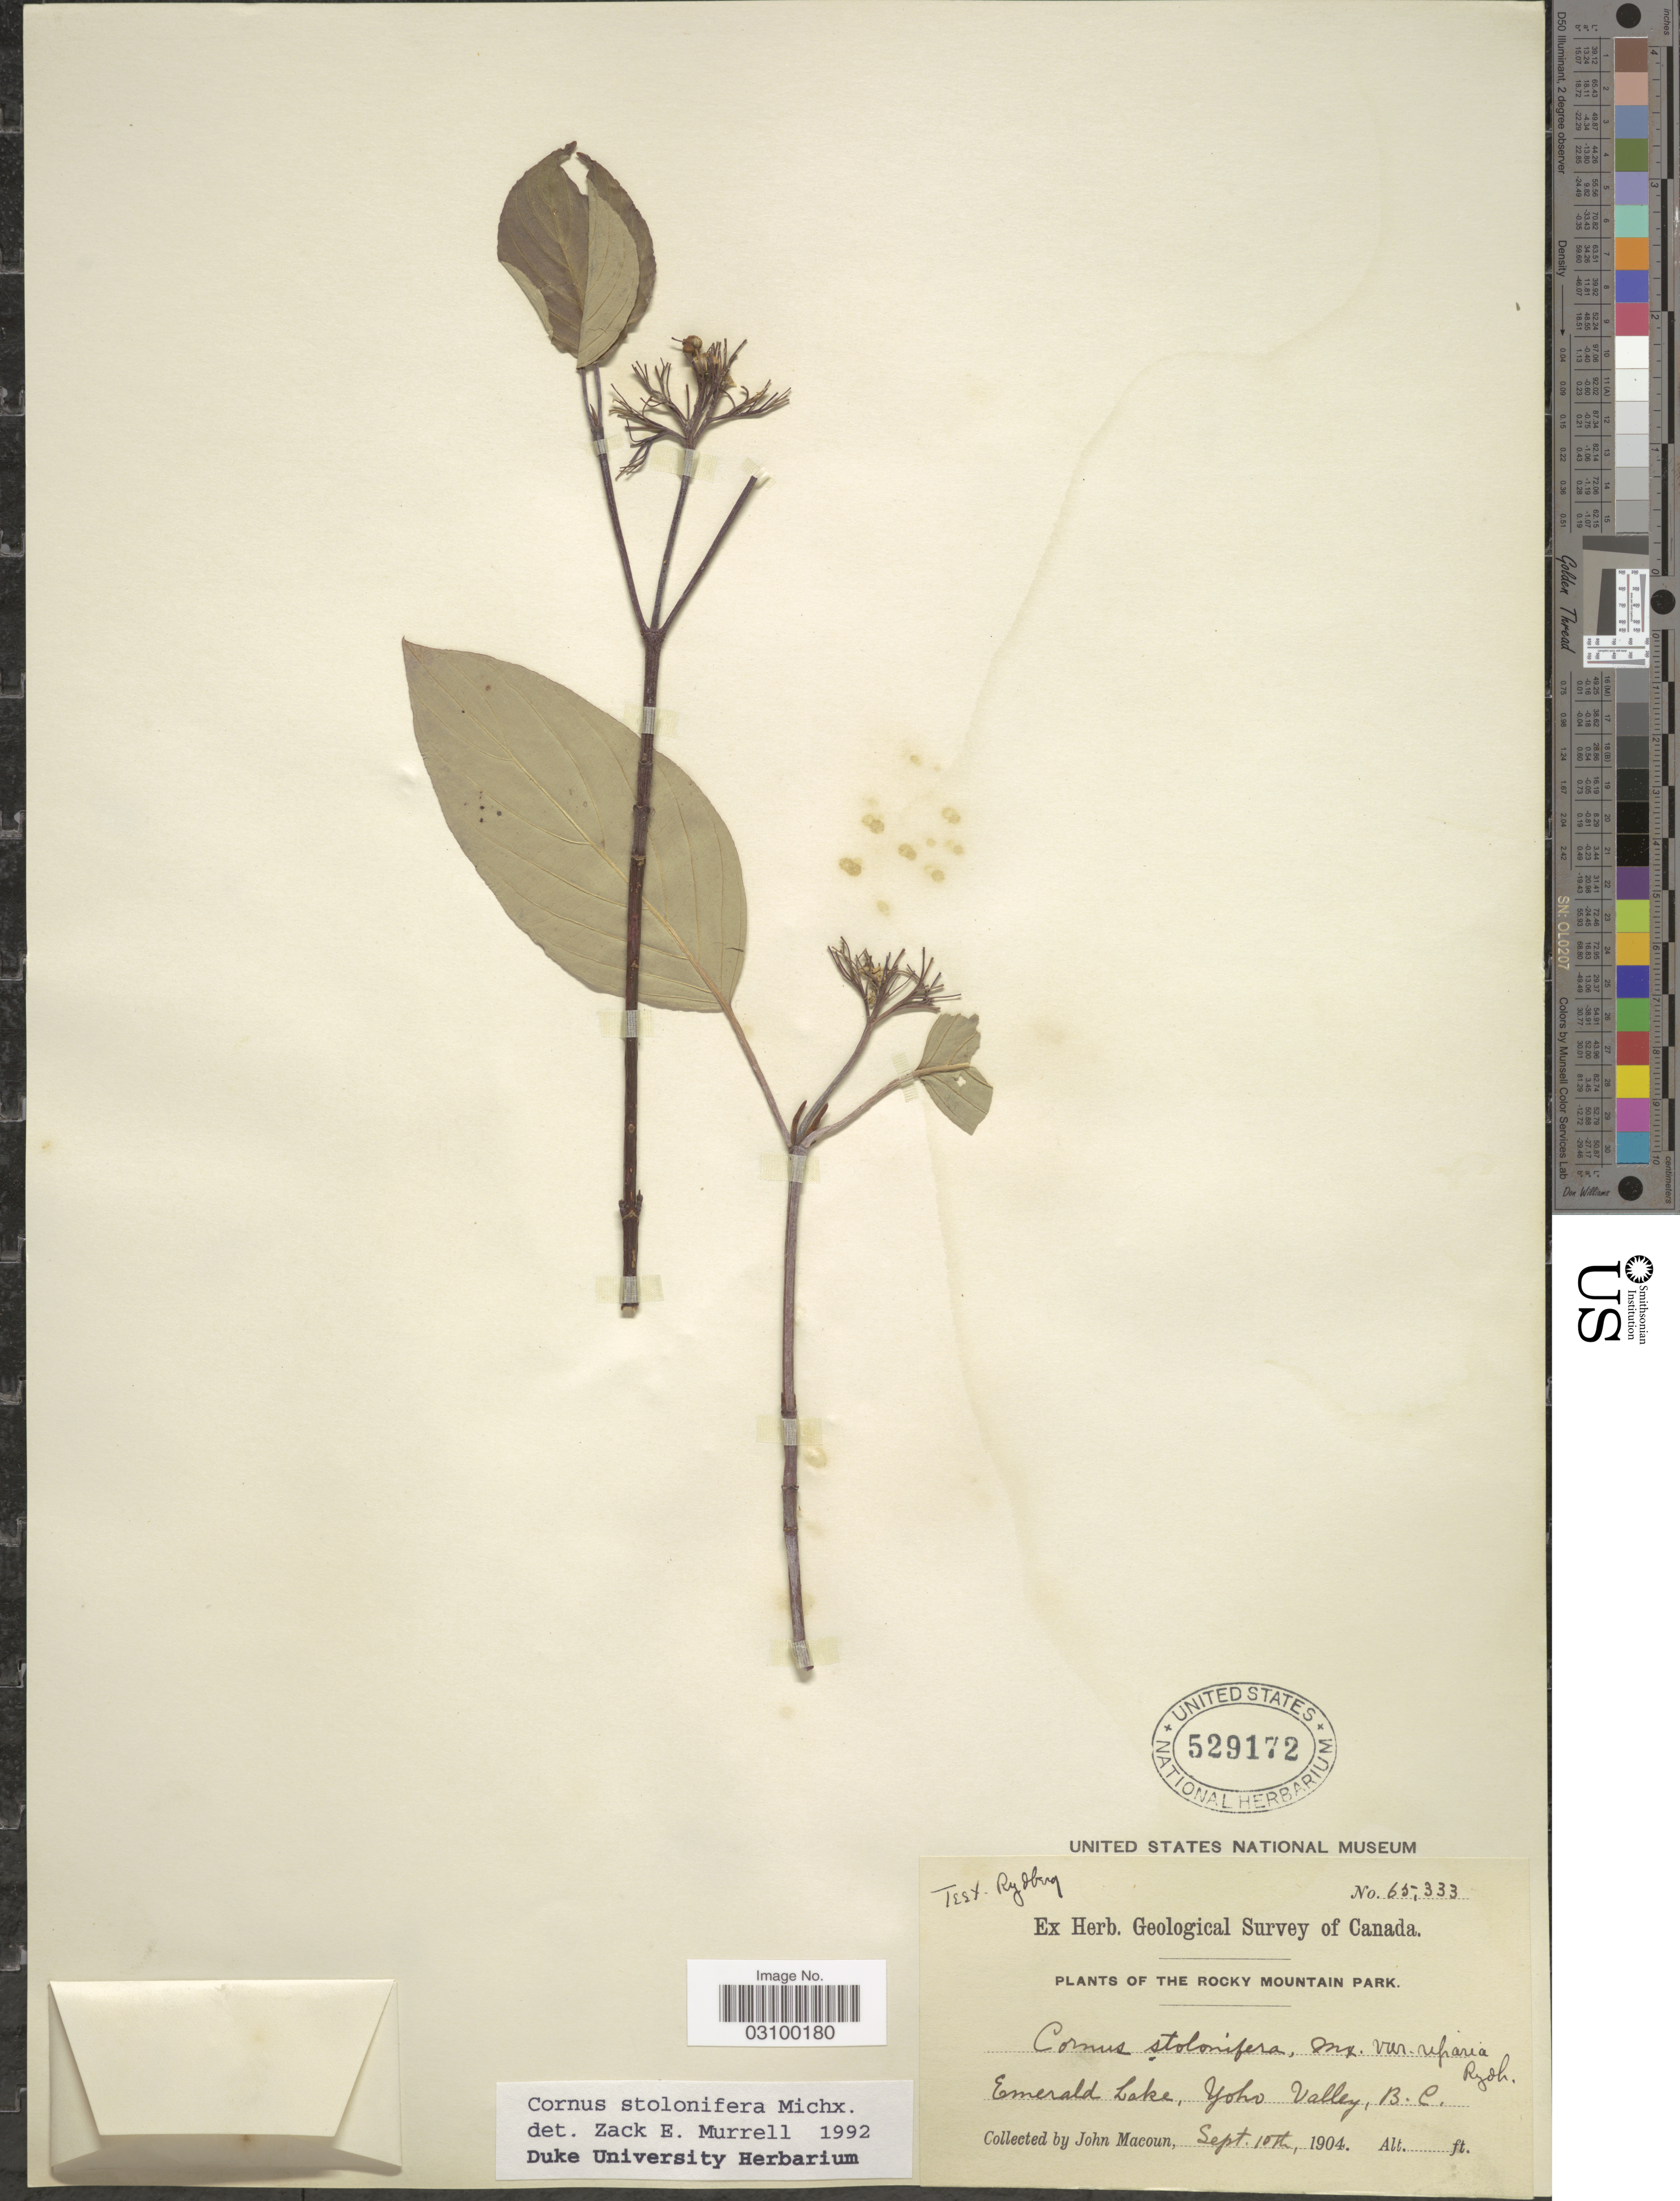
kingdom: Plantae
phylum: Tracheophyta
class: Magnoliopsida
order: Cornales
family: Cornaceae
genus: Cornus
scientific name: Cornus sericea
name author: L.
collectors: J. Macoun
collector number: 65333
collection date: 1904-09-10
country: Canada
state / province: British Columbia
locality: The Rocky Mountain Park. Emerald Lake, Yoho Valley, B. C.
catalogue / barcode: US 529172